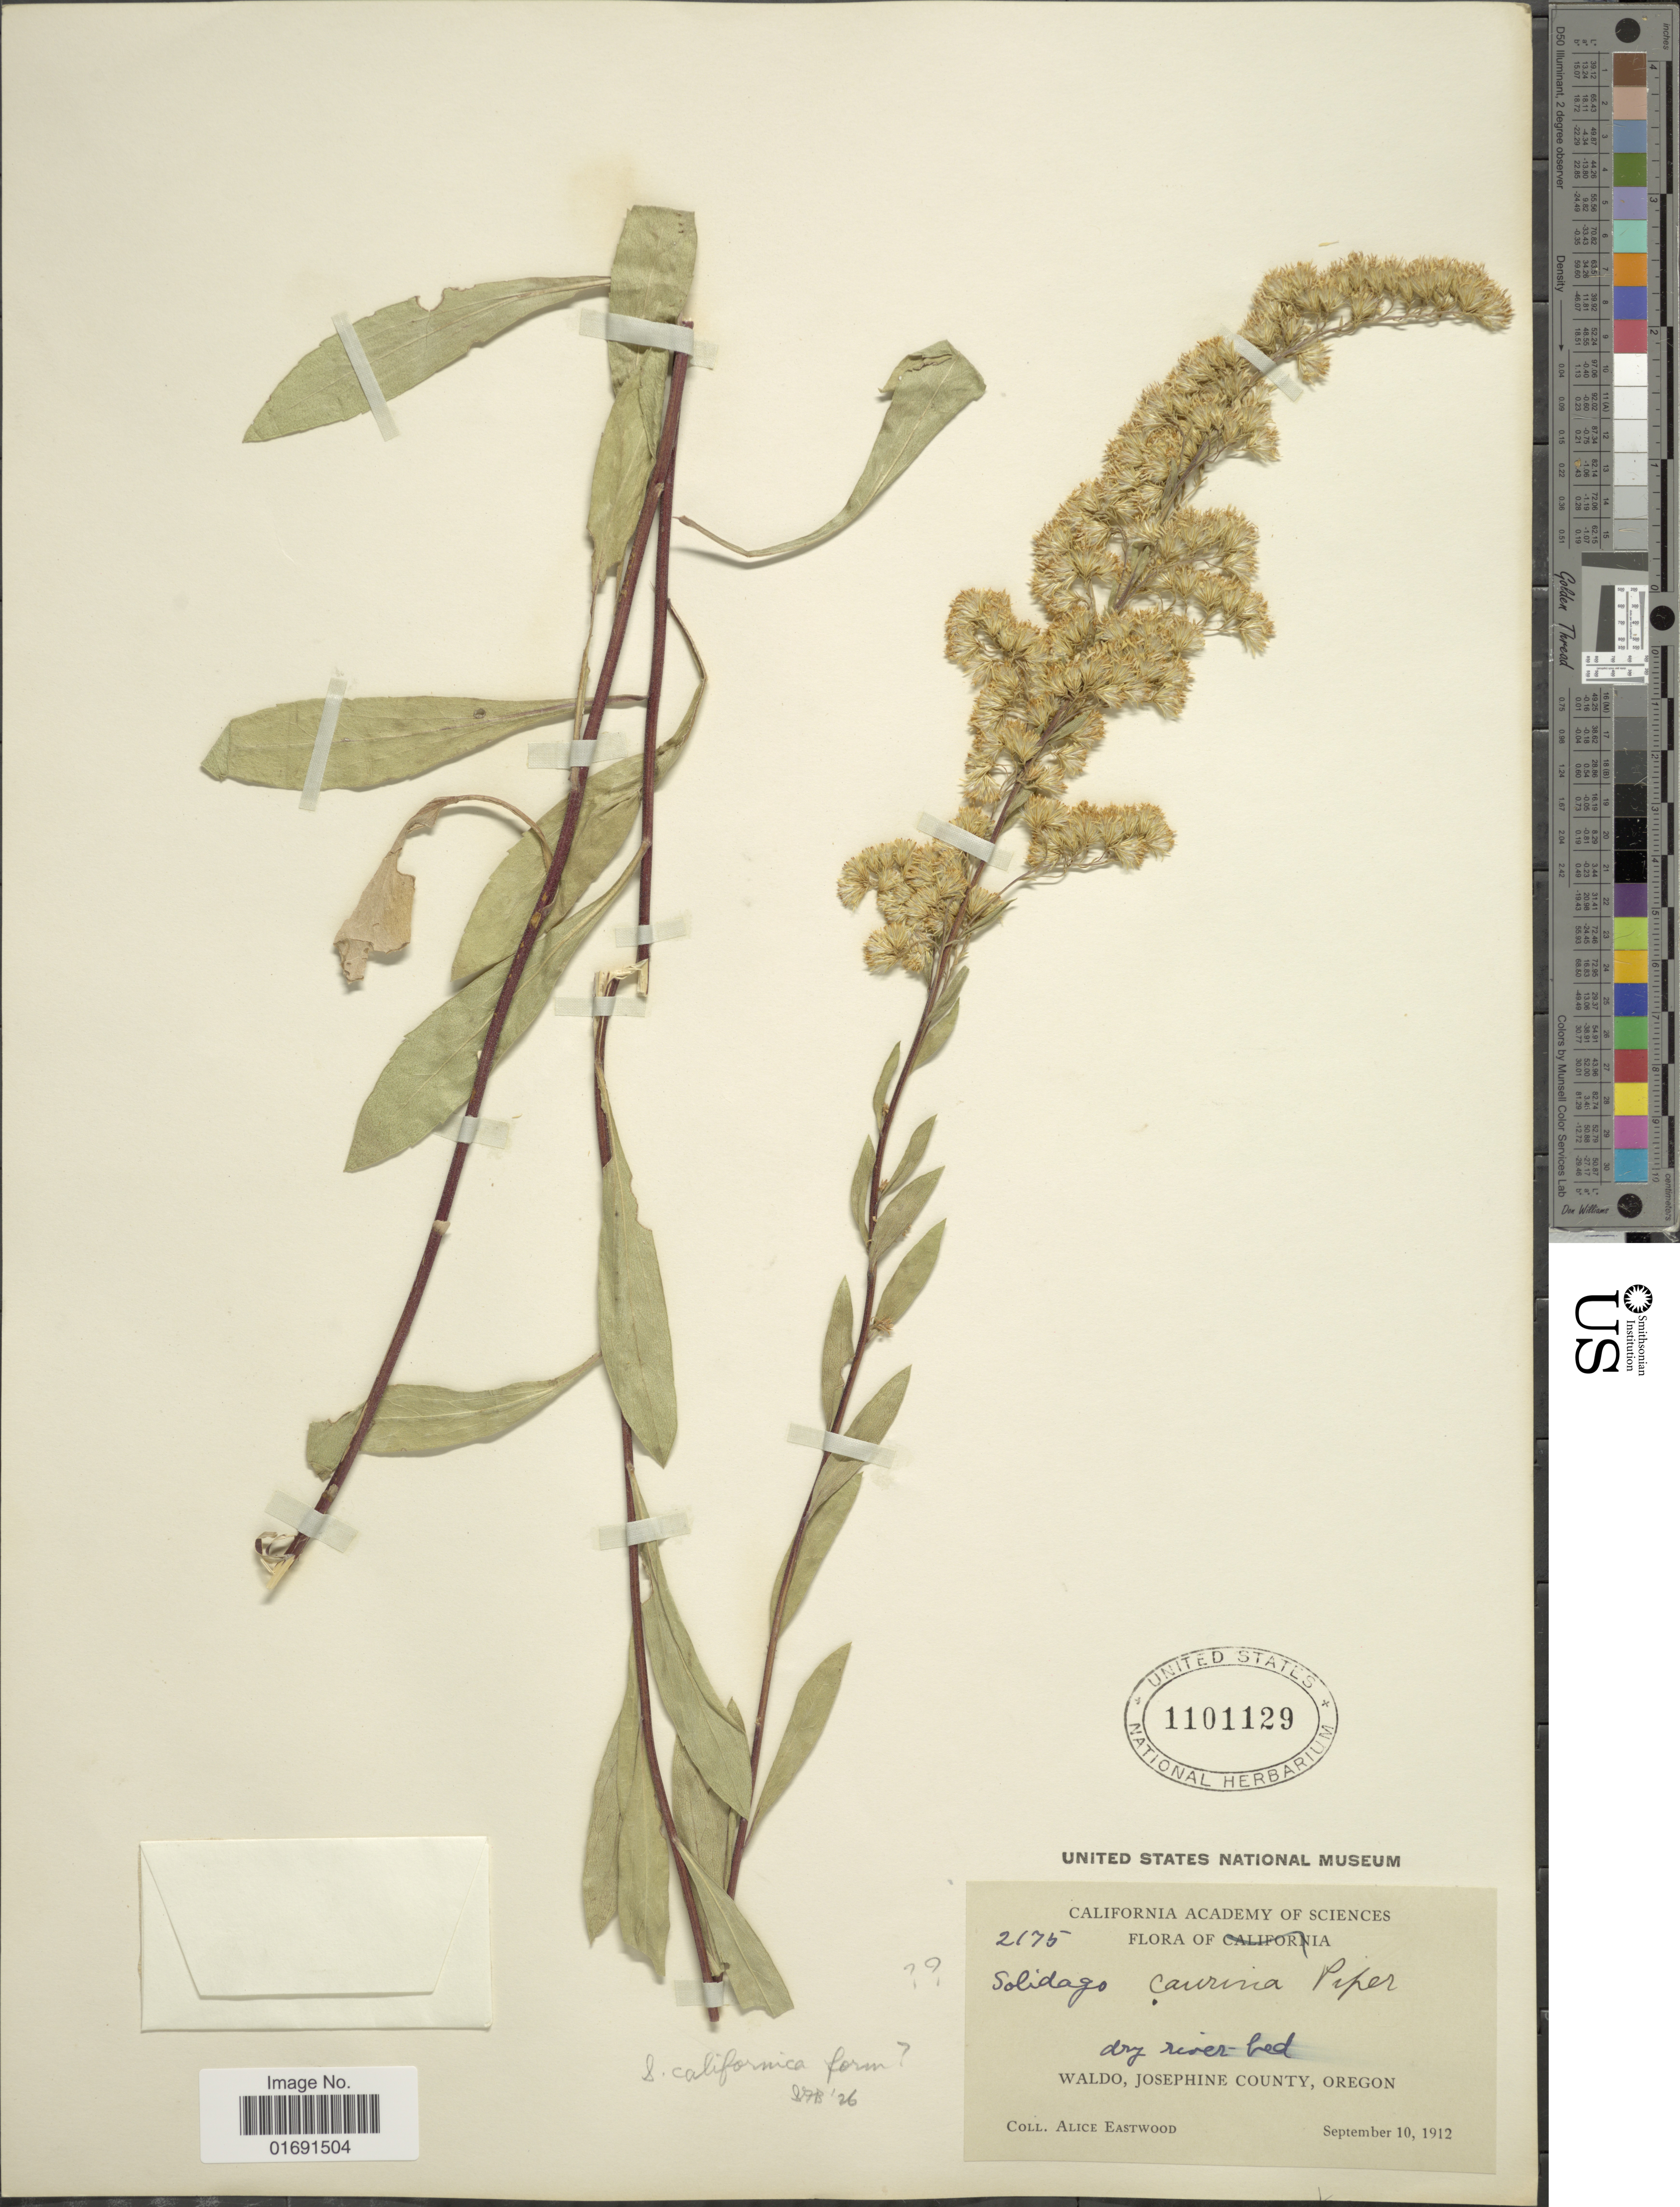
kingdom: Plantae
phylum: Tracheophyta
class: Magnoliopsida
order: Asterales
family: Asteraceae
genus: Solidago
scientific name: Solidago velutina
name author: DC.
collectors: A. Eastwood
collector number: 2175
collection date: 1912-09-10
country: United States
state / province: Oregon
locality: Waldo, Josephine County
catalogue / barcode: US 1101129